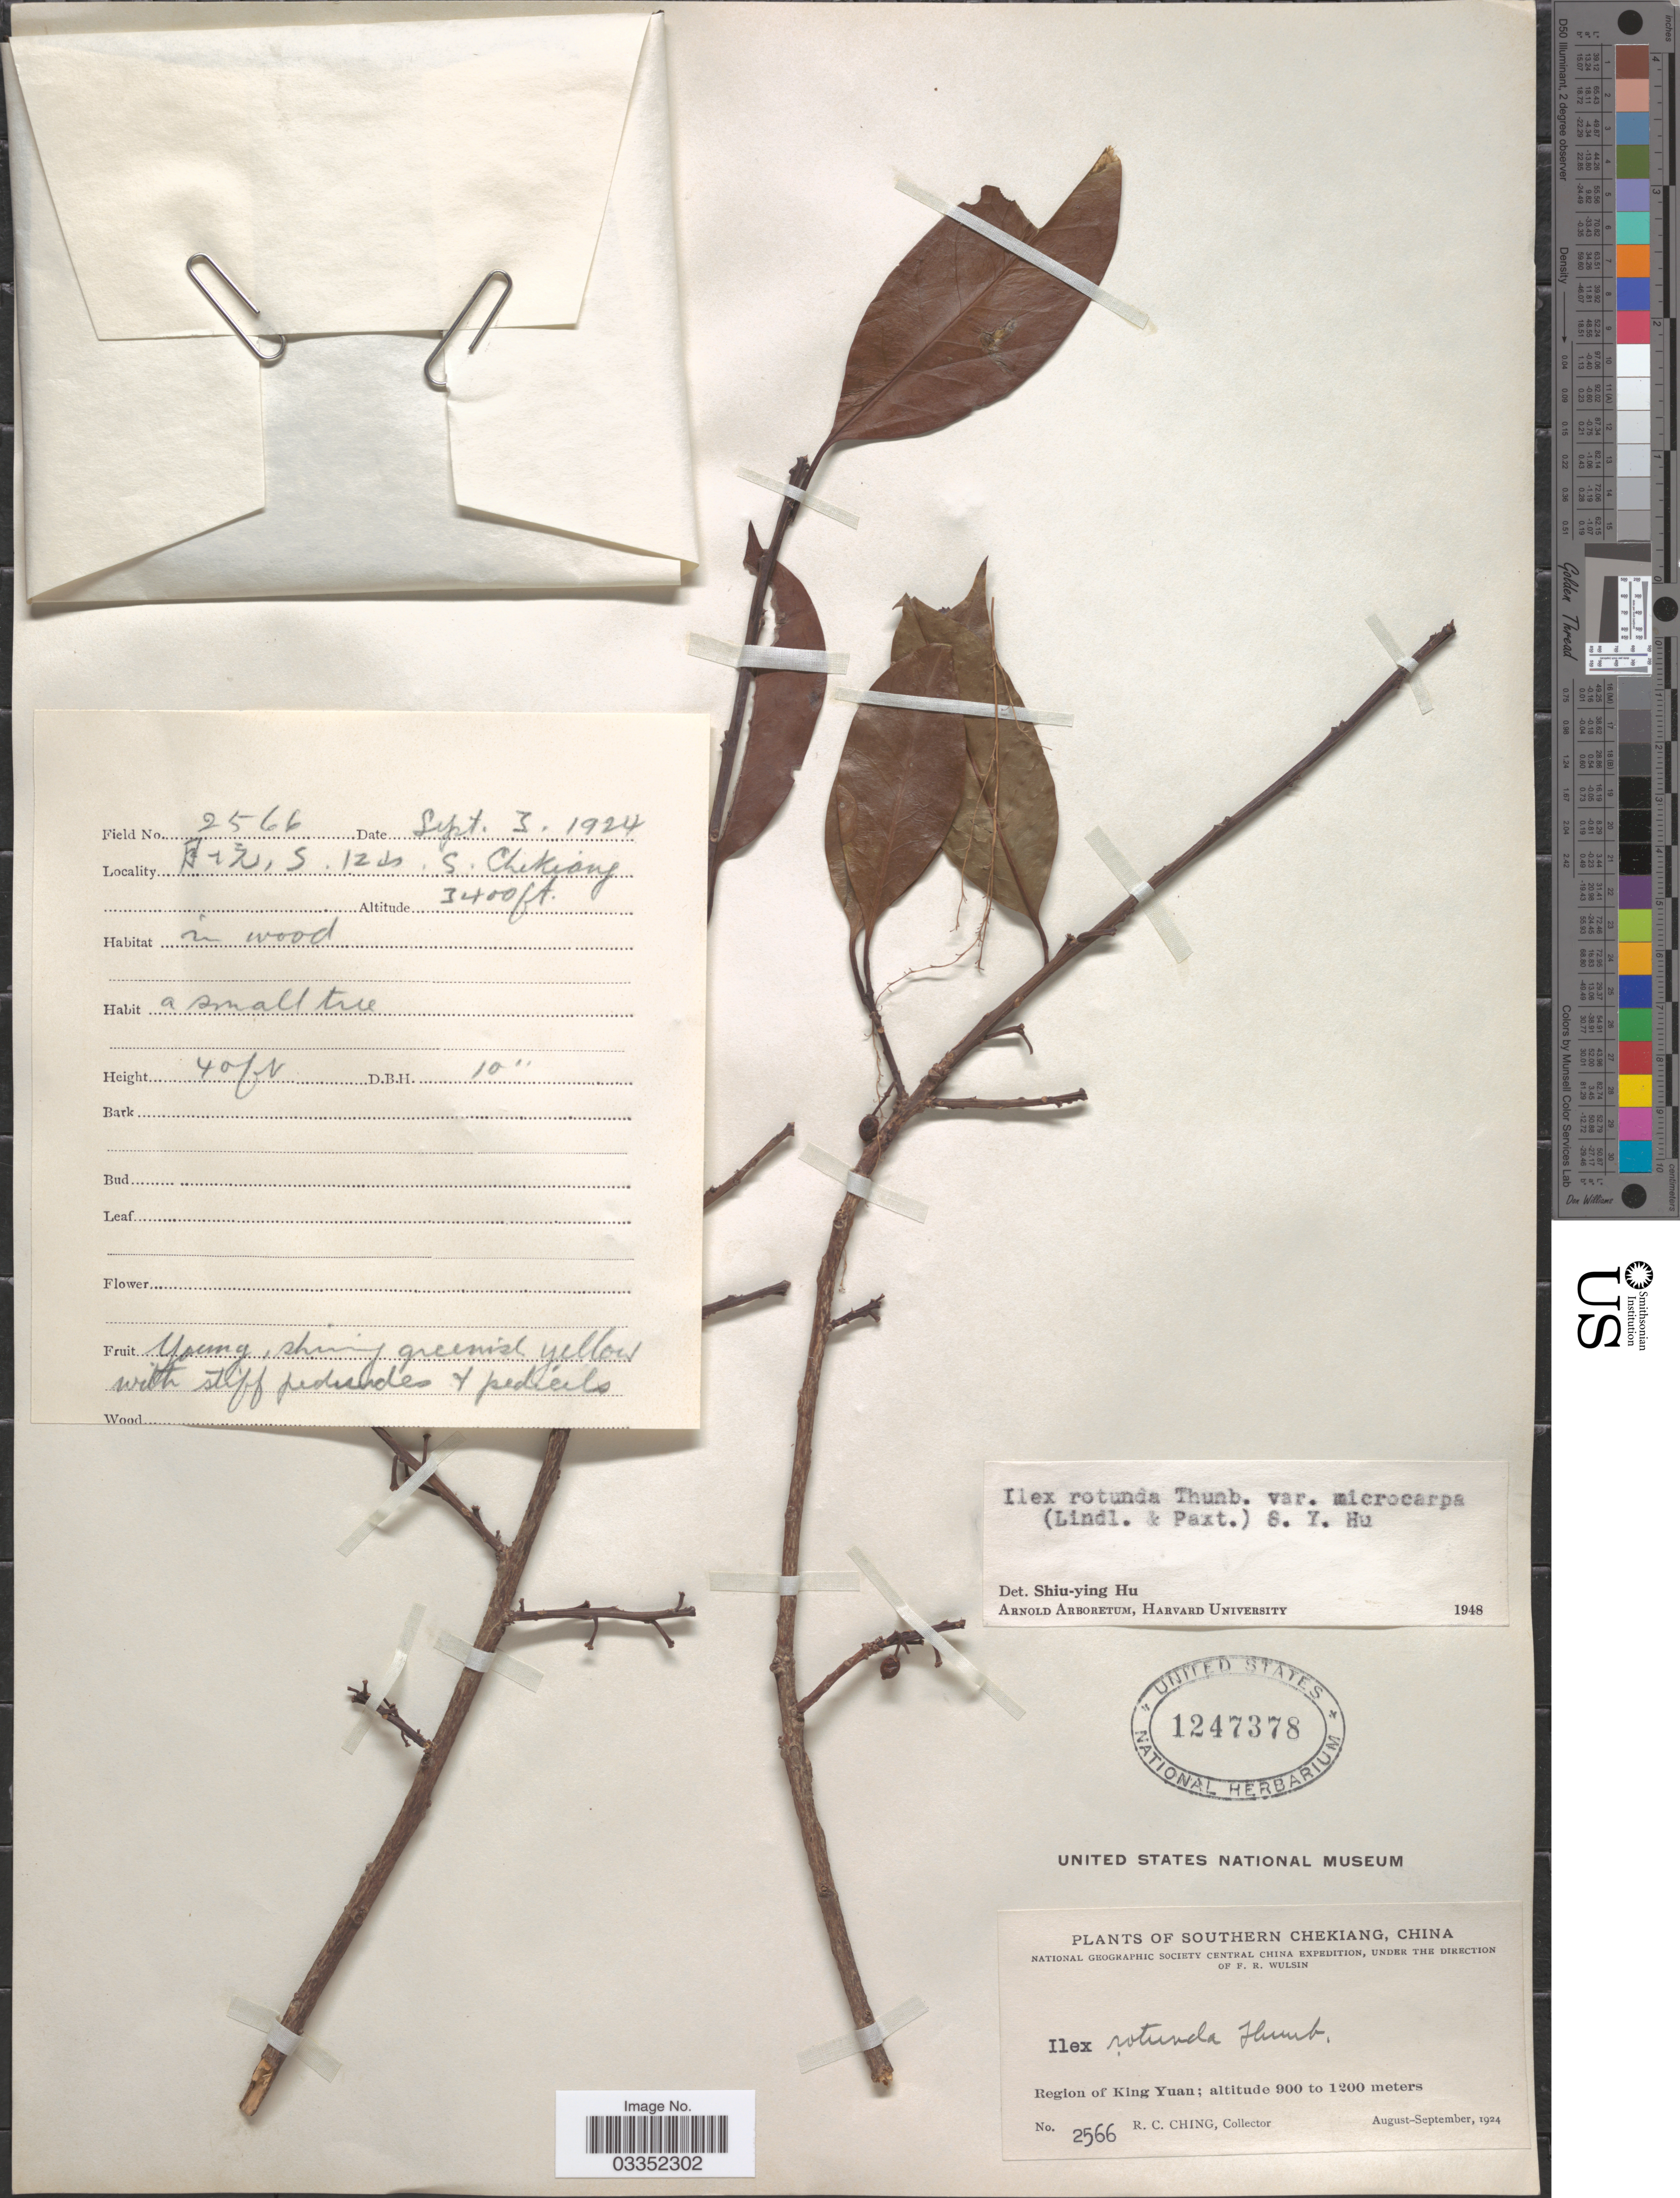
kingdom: Plantae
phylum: Tracheophyta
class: Magnoliopsida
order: Aquifoliales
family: Aquifoliaceae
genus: Ilex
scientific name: Ilex rotunda var. microcarpa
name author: (Lindl. ex Paxton) S.Y. Hu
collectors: R. C. Ching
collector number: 2566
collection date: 1924-09-03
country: China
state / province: Zhejiang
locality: Region of King Yuan, 12 li S. Chekiang.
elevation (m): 1036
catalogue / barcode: US 1247378